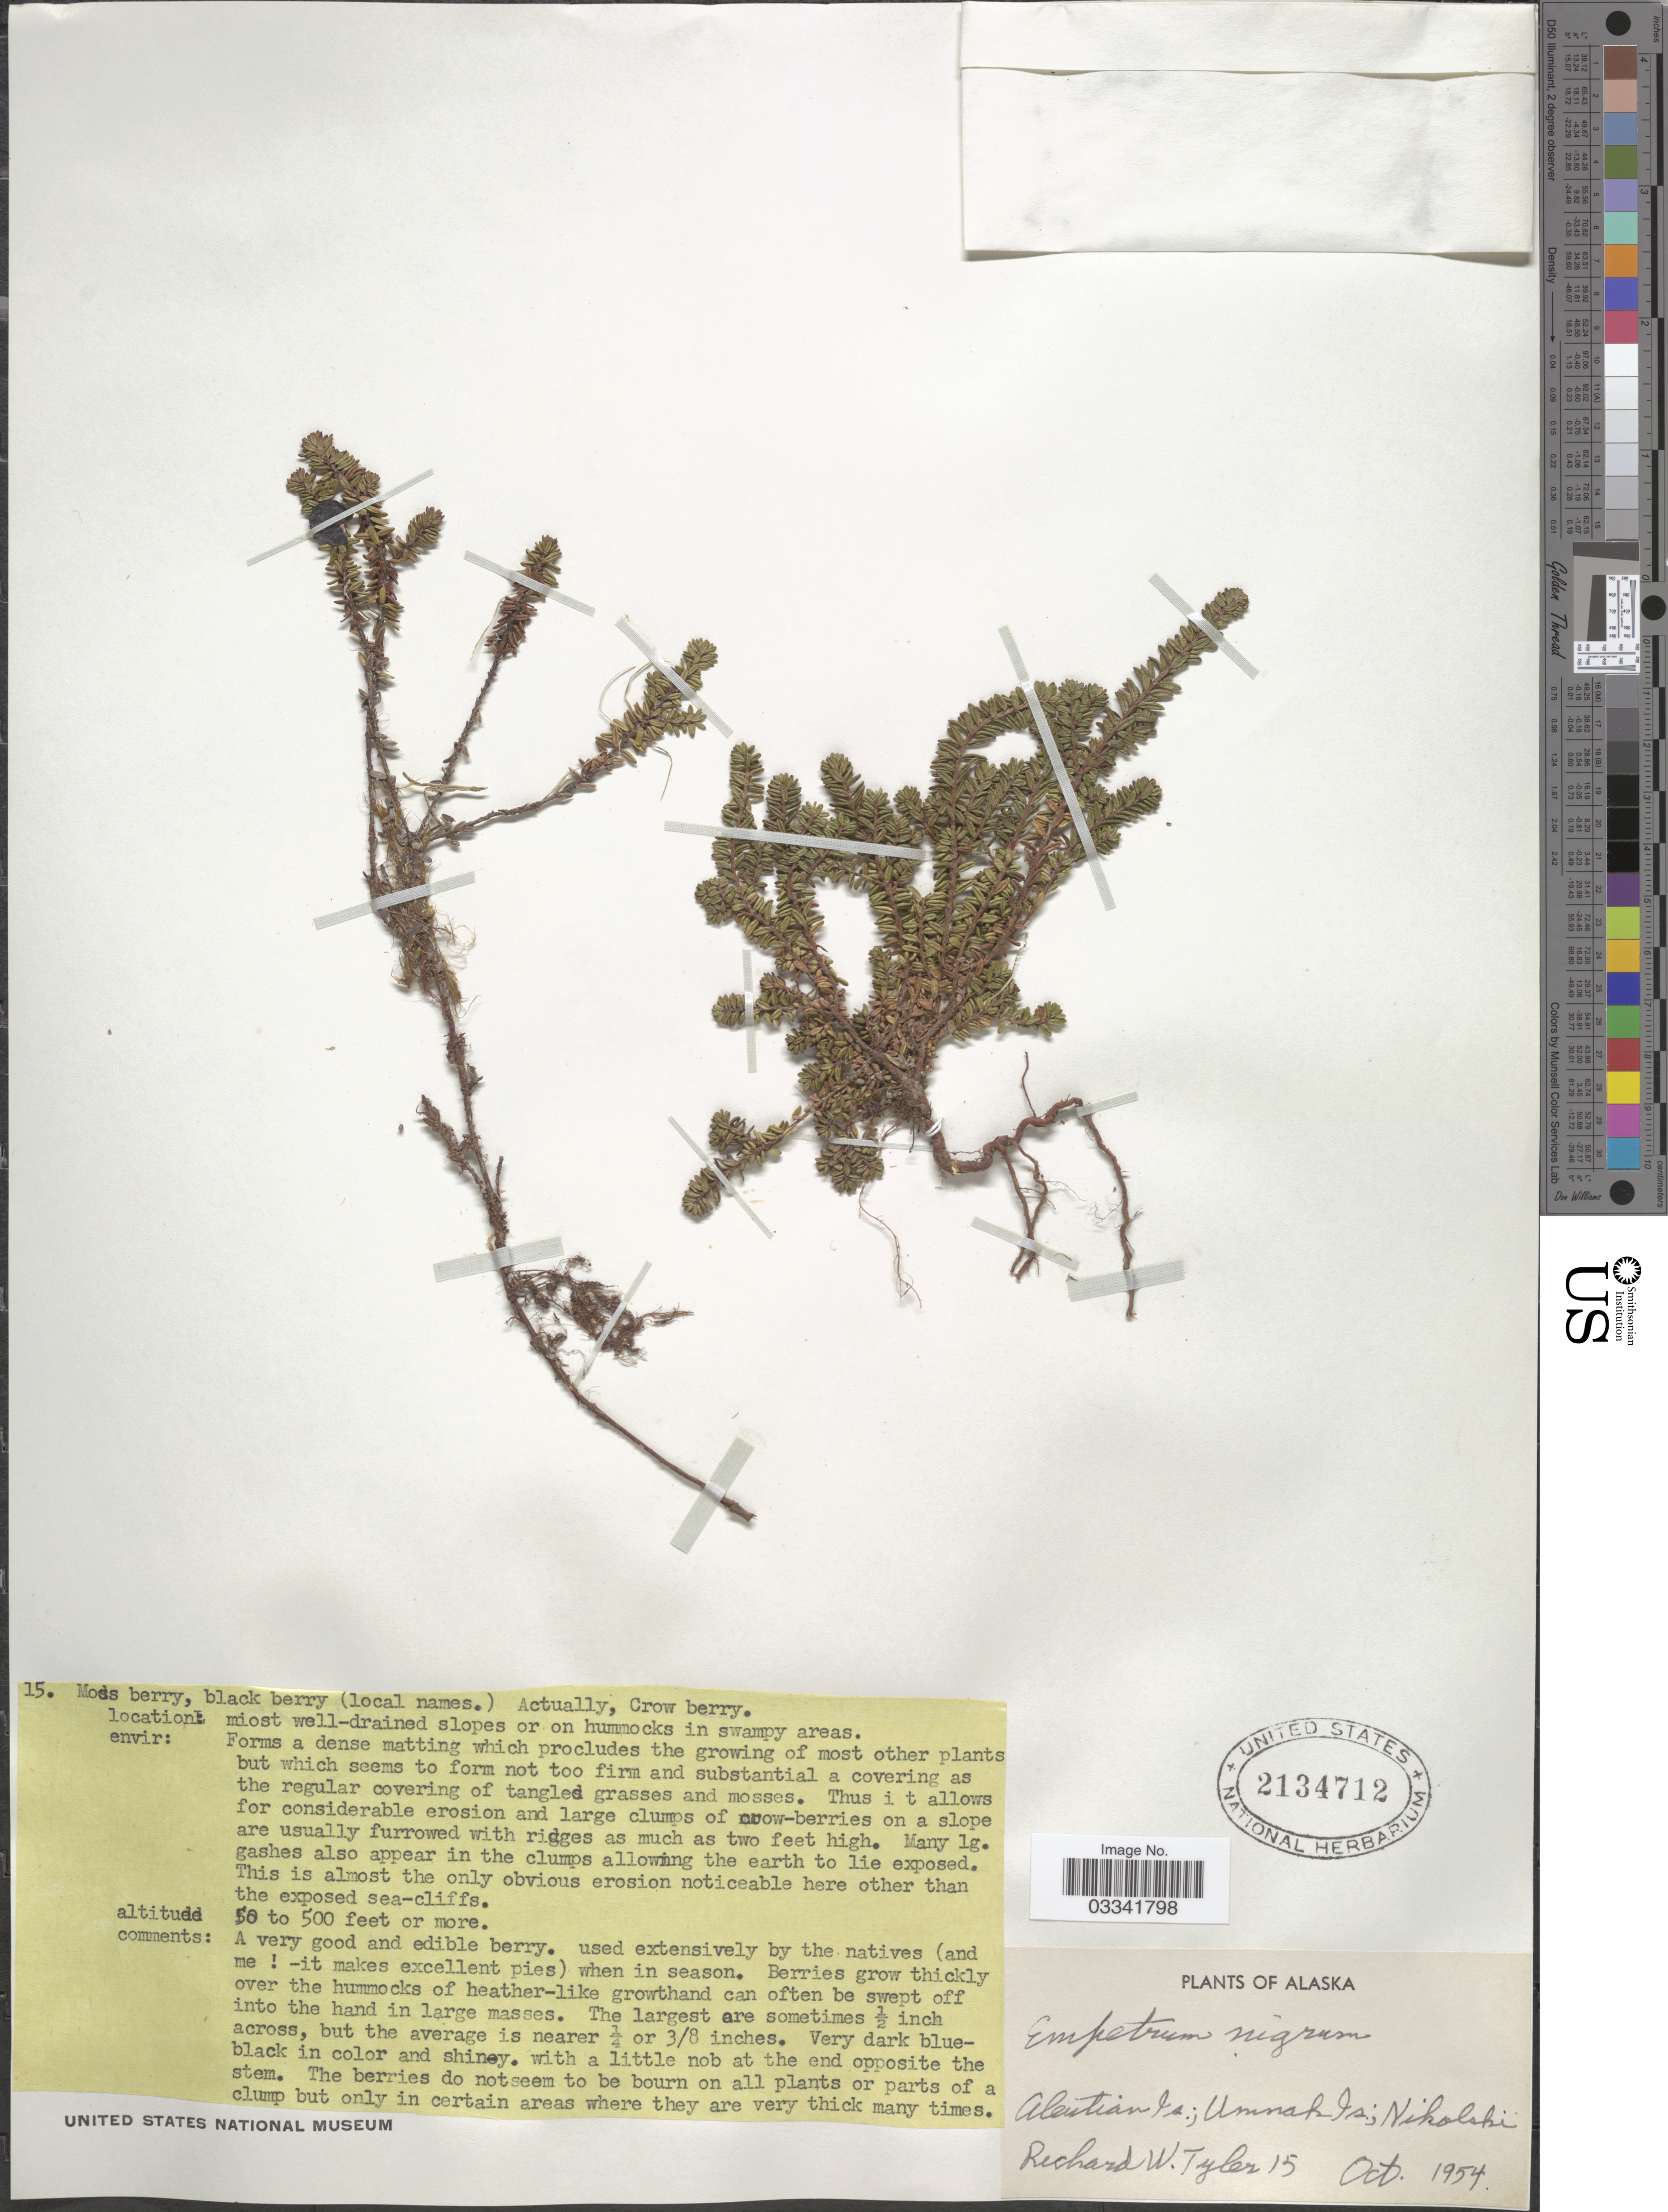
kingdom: Plantae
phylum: Tracheophyta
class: Magnoliopsida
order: Ericales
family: Ericaceae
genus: Empetrum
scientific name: Empetrum nigrum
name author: L.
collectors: R. Tyler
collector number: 15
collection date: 1954-10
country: United States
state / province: Alaska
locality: Aleutian Is.; Umnak Is.; Nikolski.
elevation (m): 15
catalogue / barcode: US 2134712